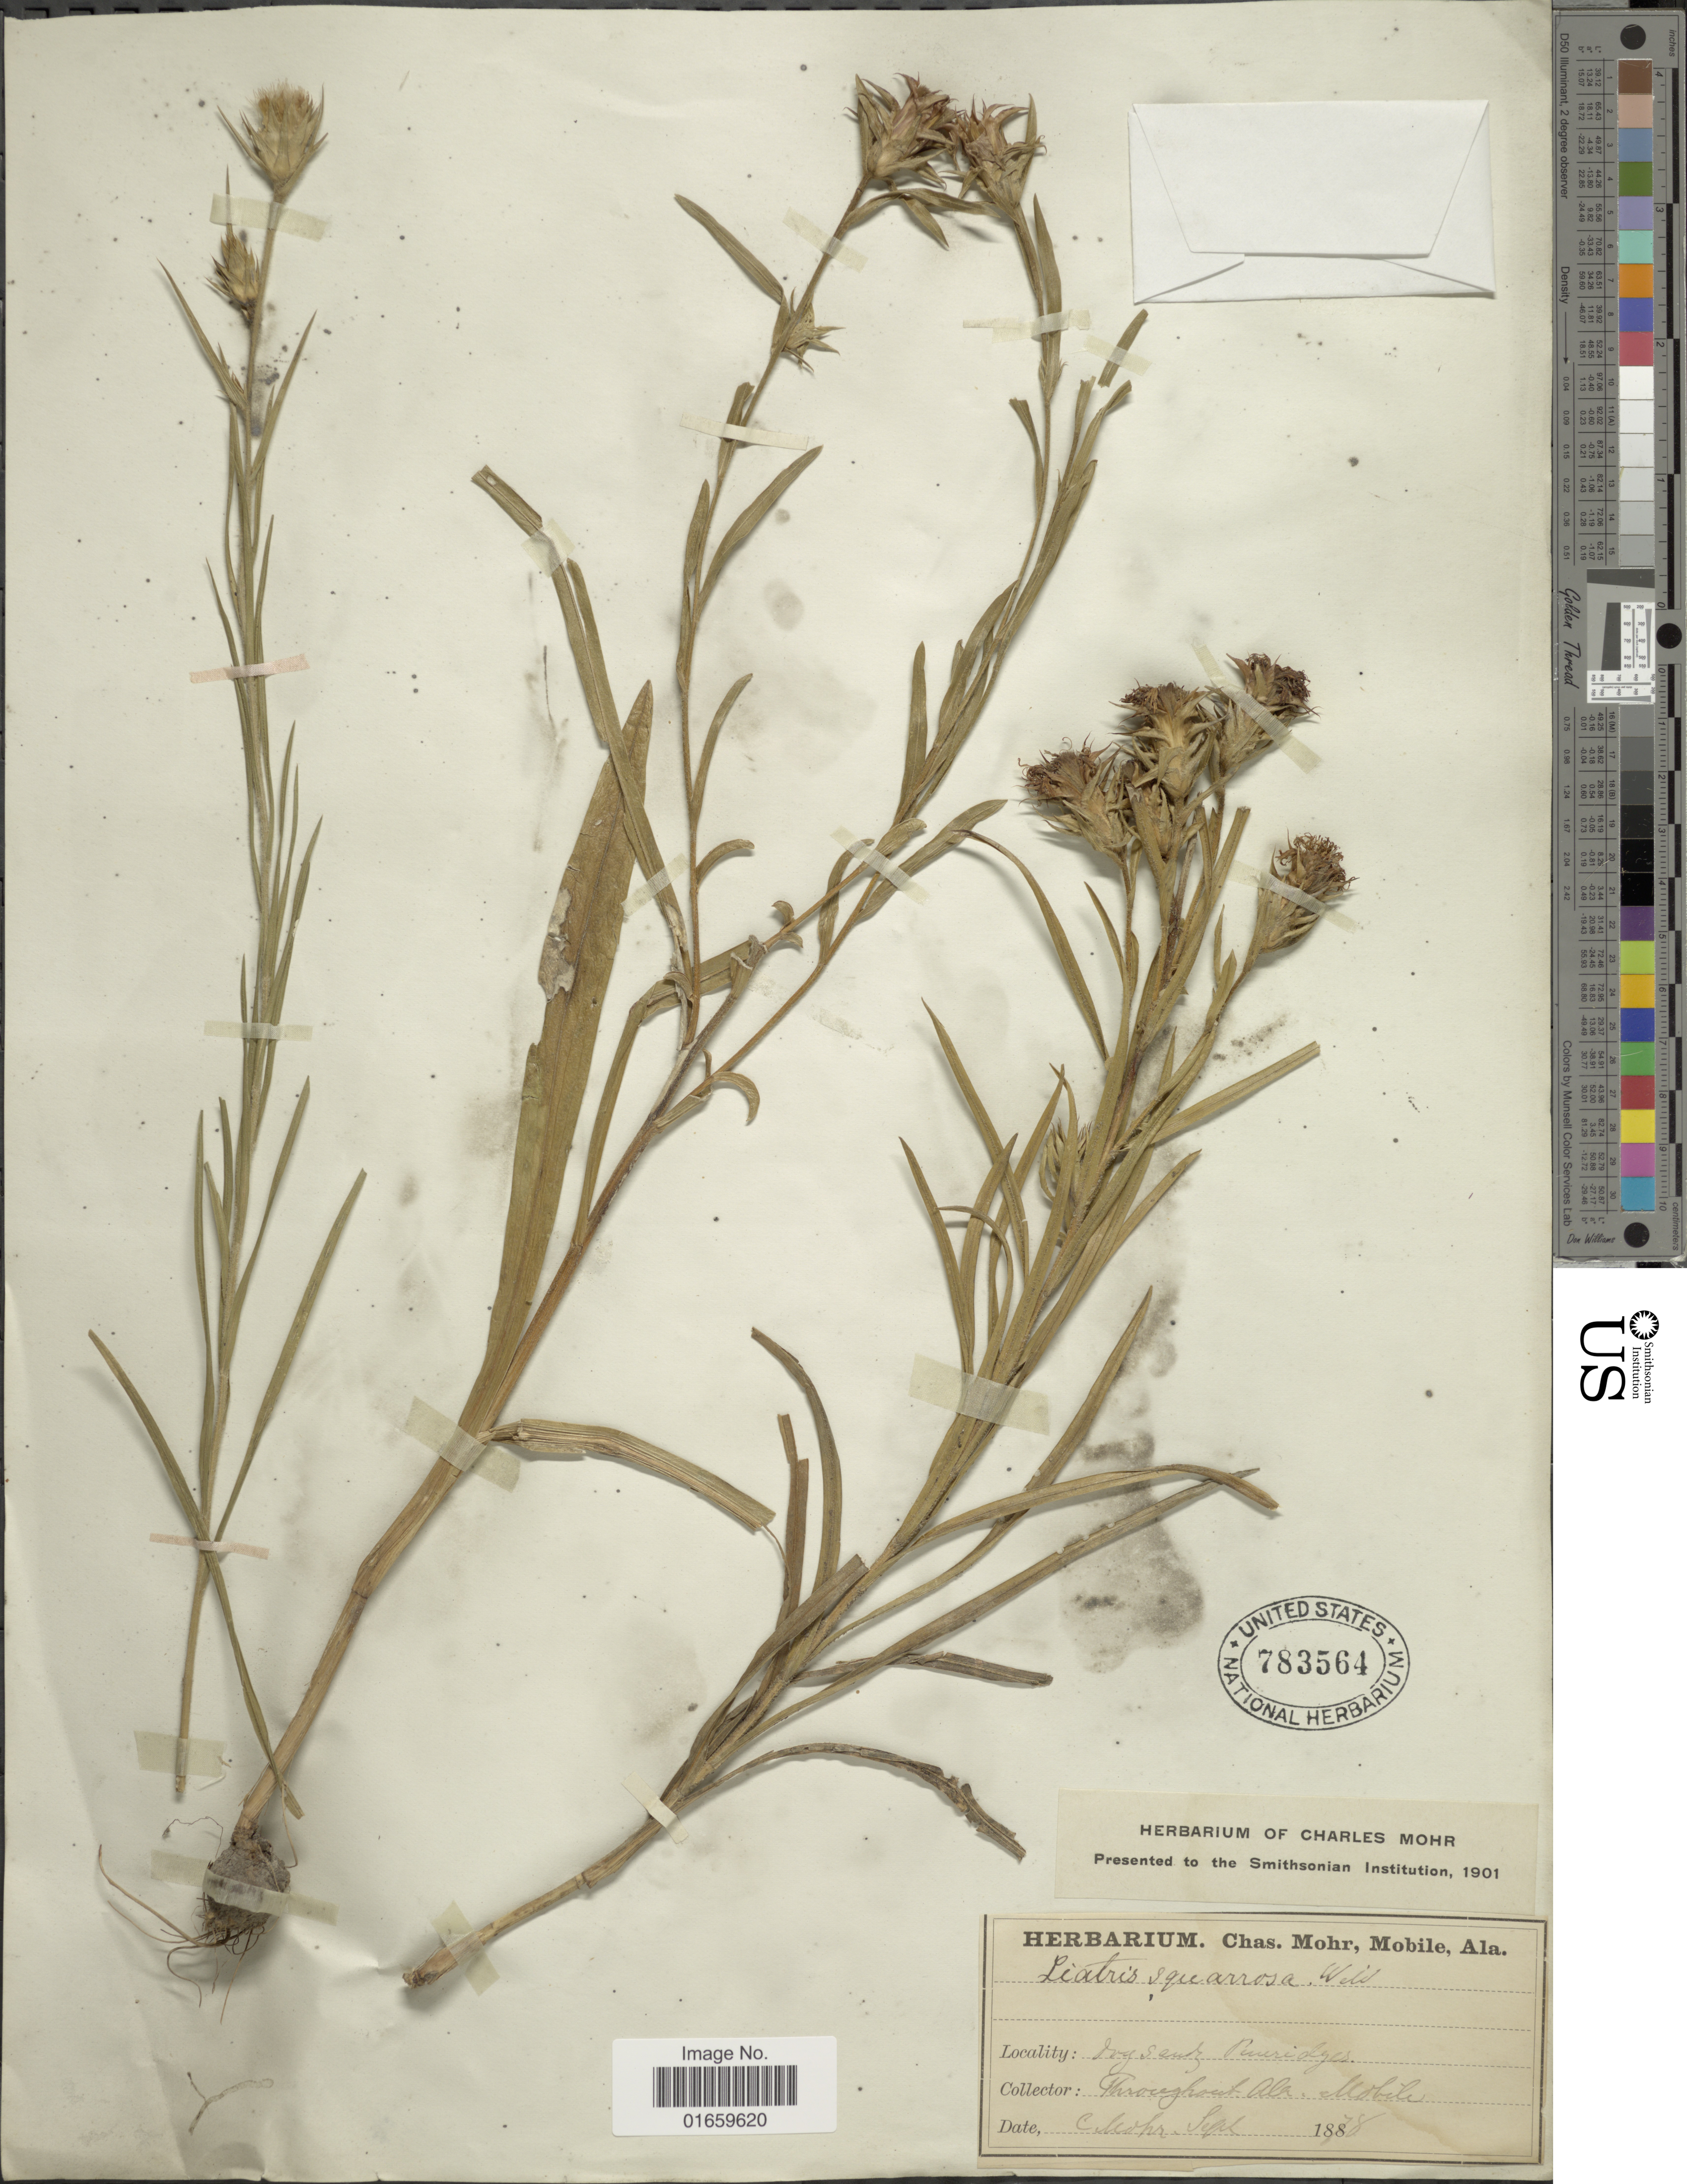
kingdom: Plantae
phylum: Tracheophyta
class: Magnoliopsida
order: Asterales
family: Asteraceae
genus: Liatris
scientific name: Liatris squarrosa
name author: (L.) Michx.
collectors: C. T. Mohr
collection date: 1878-09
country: United States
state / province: Alabama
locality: Throughout Ala. Mobile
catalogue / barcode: US 783564